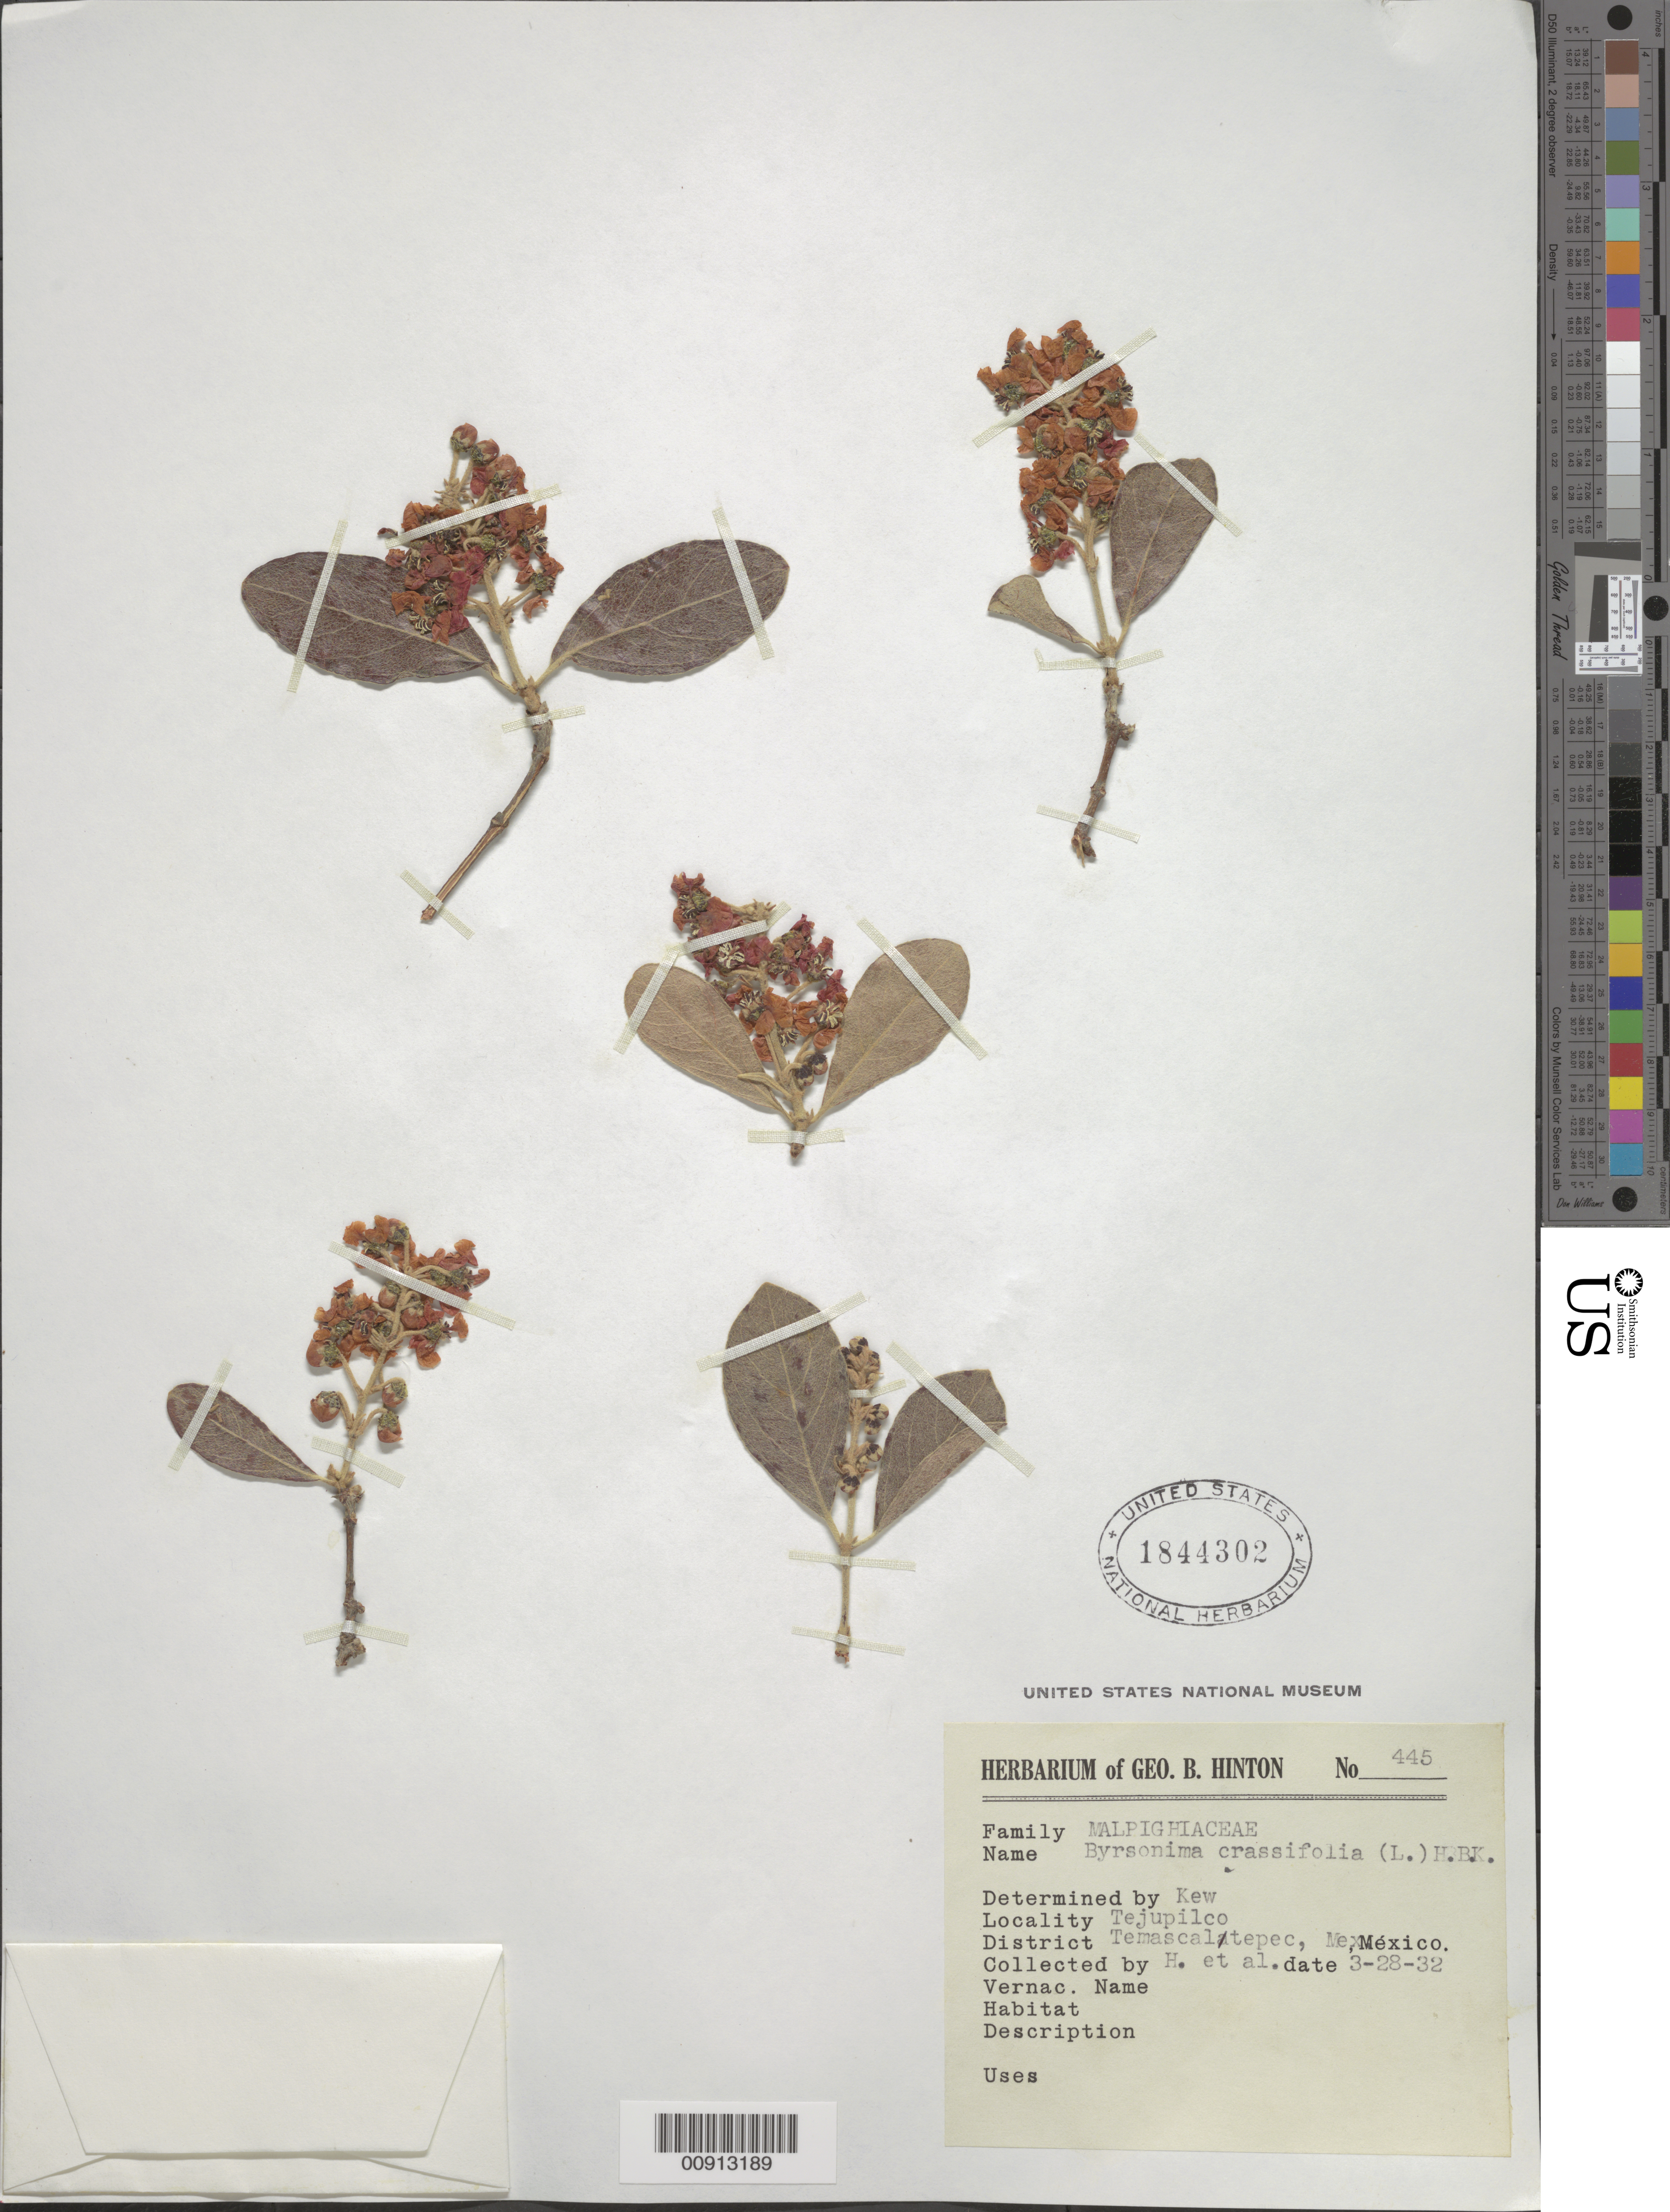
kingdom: Plantae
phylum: Tracheophyta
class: Magnoliopsida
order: Malpighiales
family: Malpighiaceae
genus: Byrsonima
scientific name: Byrsonima crassifolia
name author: (L.) Kunth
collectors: G. B. Hinton & et al.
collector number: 445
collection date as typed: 28 Mar 1932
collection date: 1932-03-28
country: Mexico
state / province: México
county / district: Temascaltepec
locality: Tejupilco, District Temascaltepec, State of Mexico.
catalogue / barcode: US 1844302